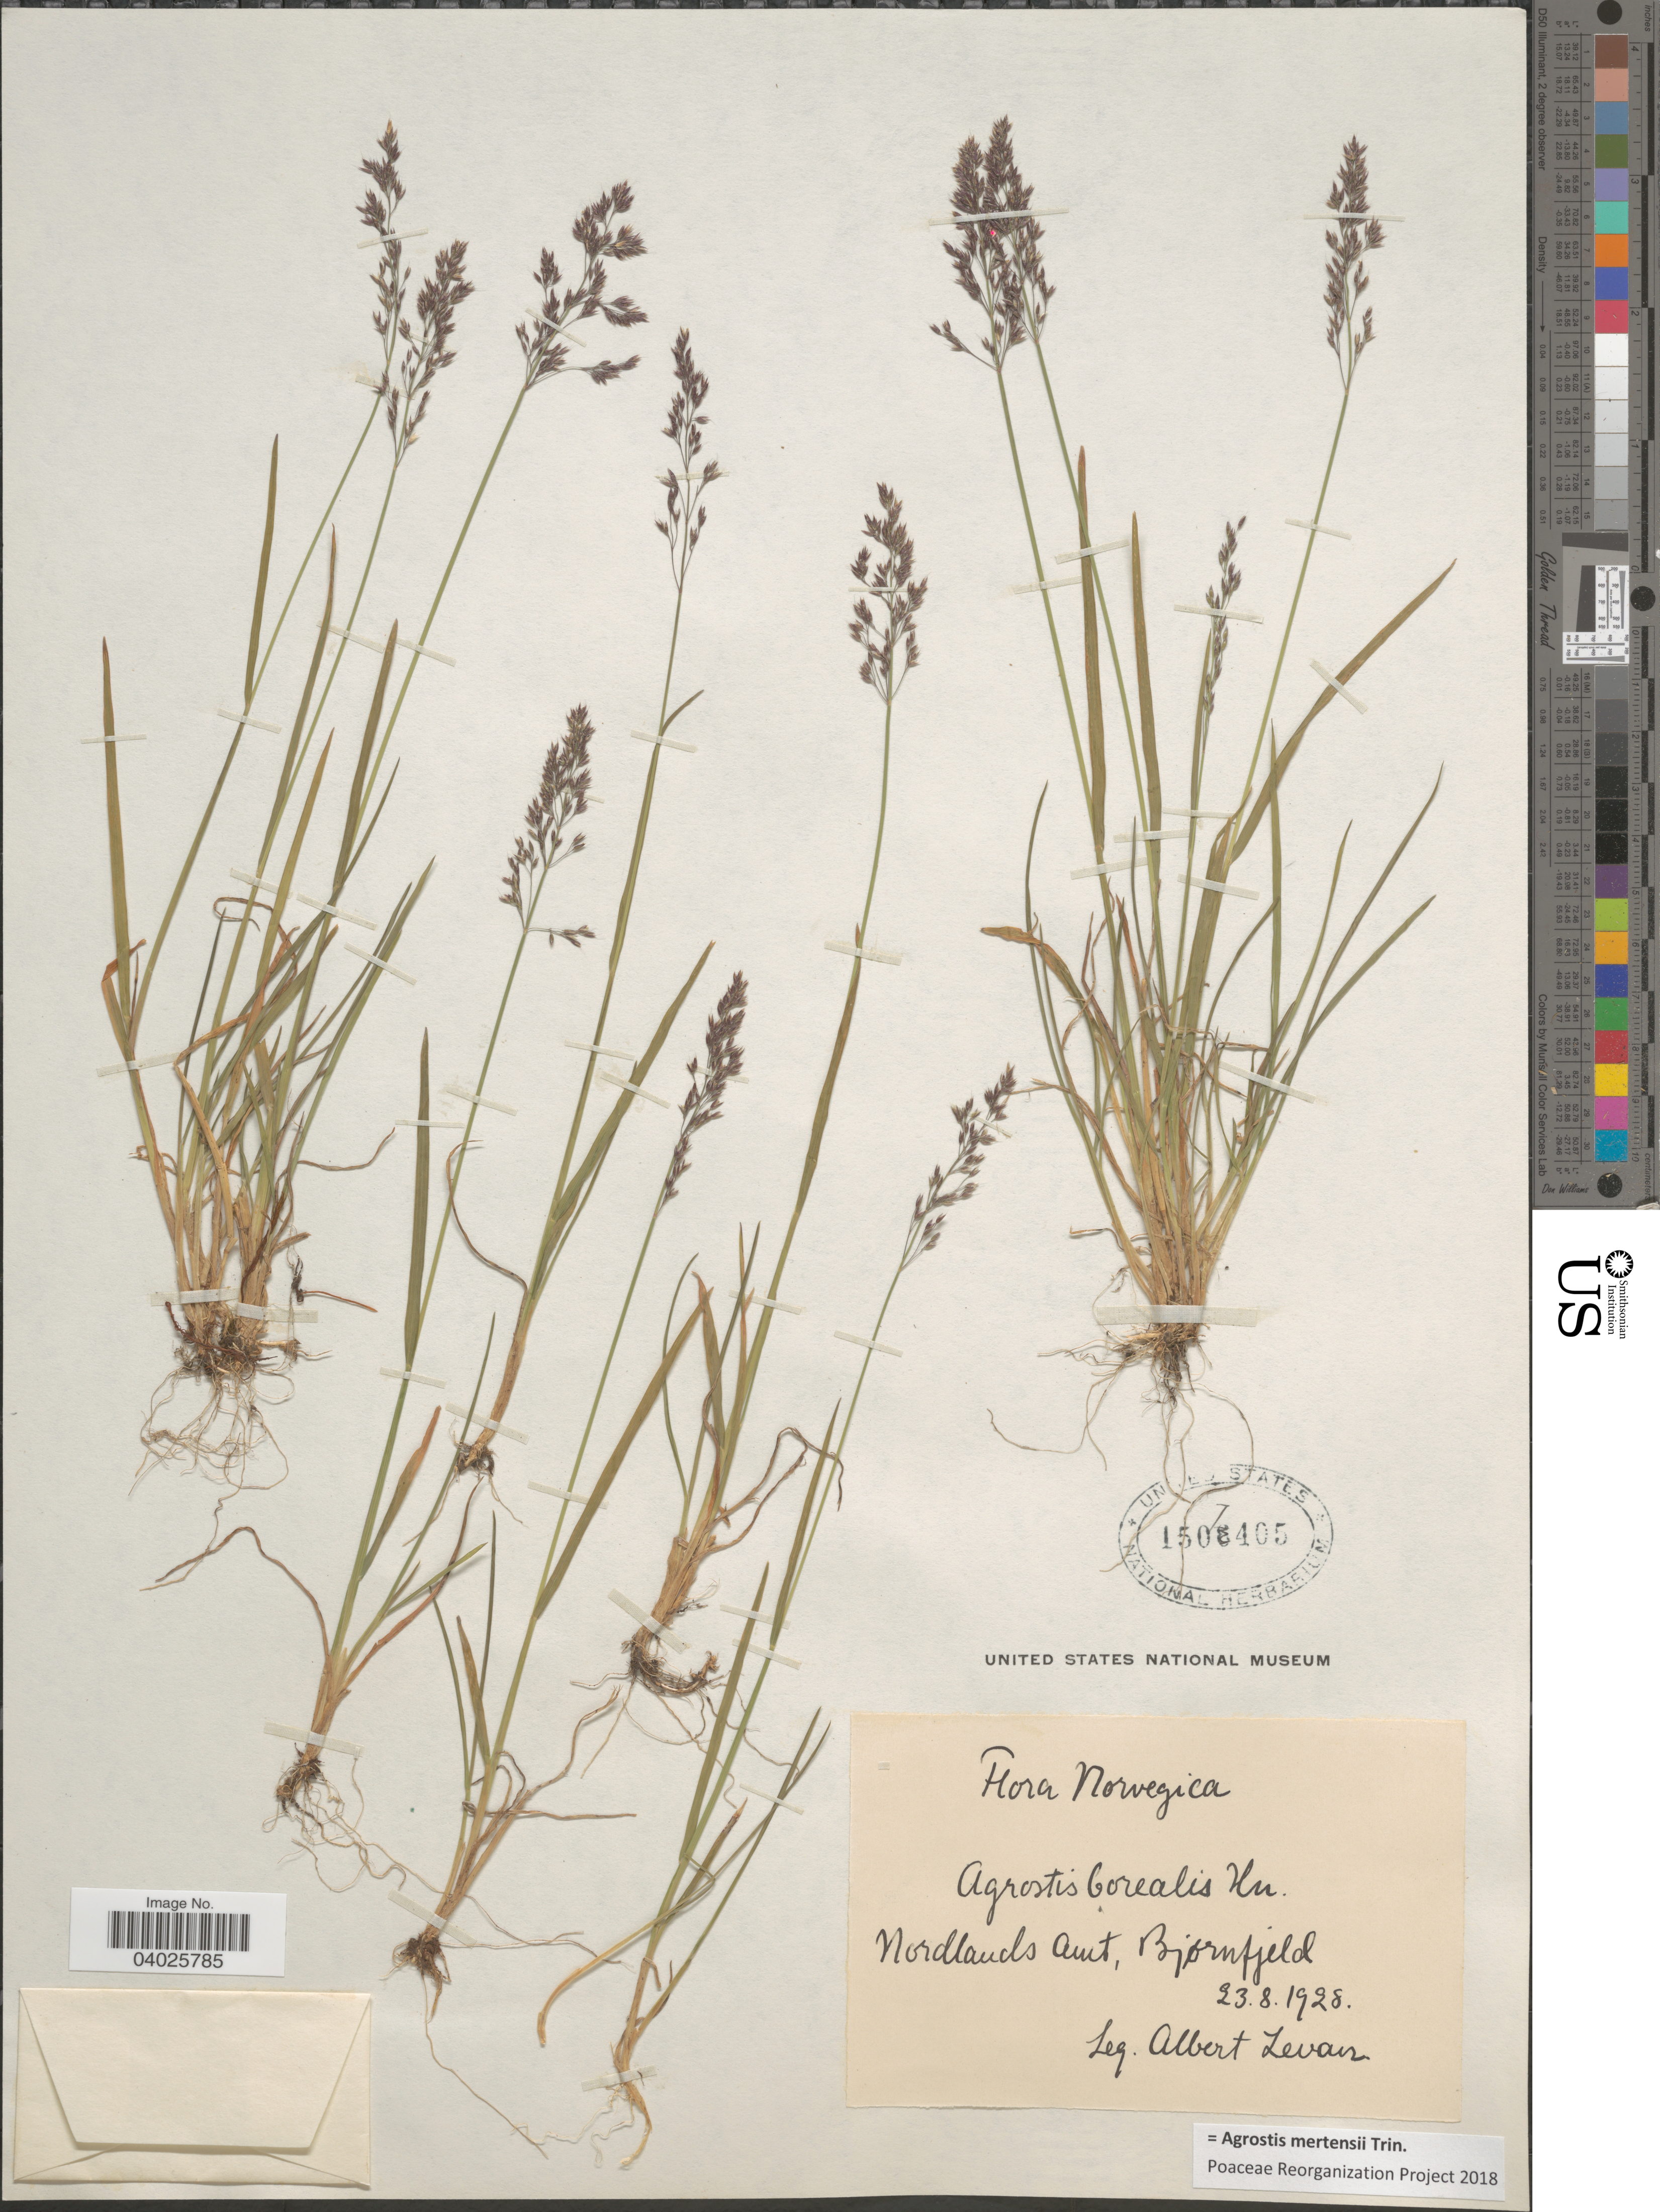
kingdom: Plantae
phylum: Tracheophyta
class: Liliopsida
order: Poales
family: Poaceae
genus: Agrostis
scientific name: Agrostis mertensii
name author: Trin.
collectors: A. Levan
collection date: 1928-08-23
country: Norway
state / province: Nordland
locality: Norvegica. Nordlands Amt, Bjornfjeld.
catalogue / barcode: US 1507405